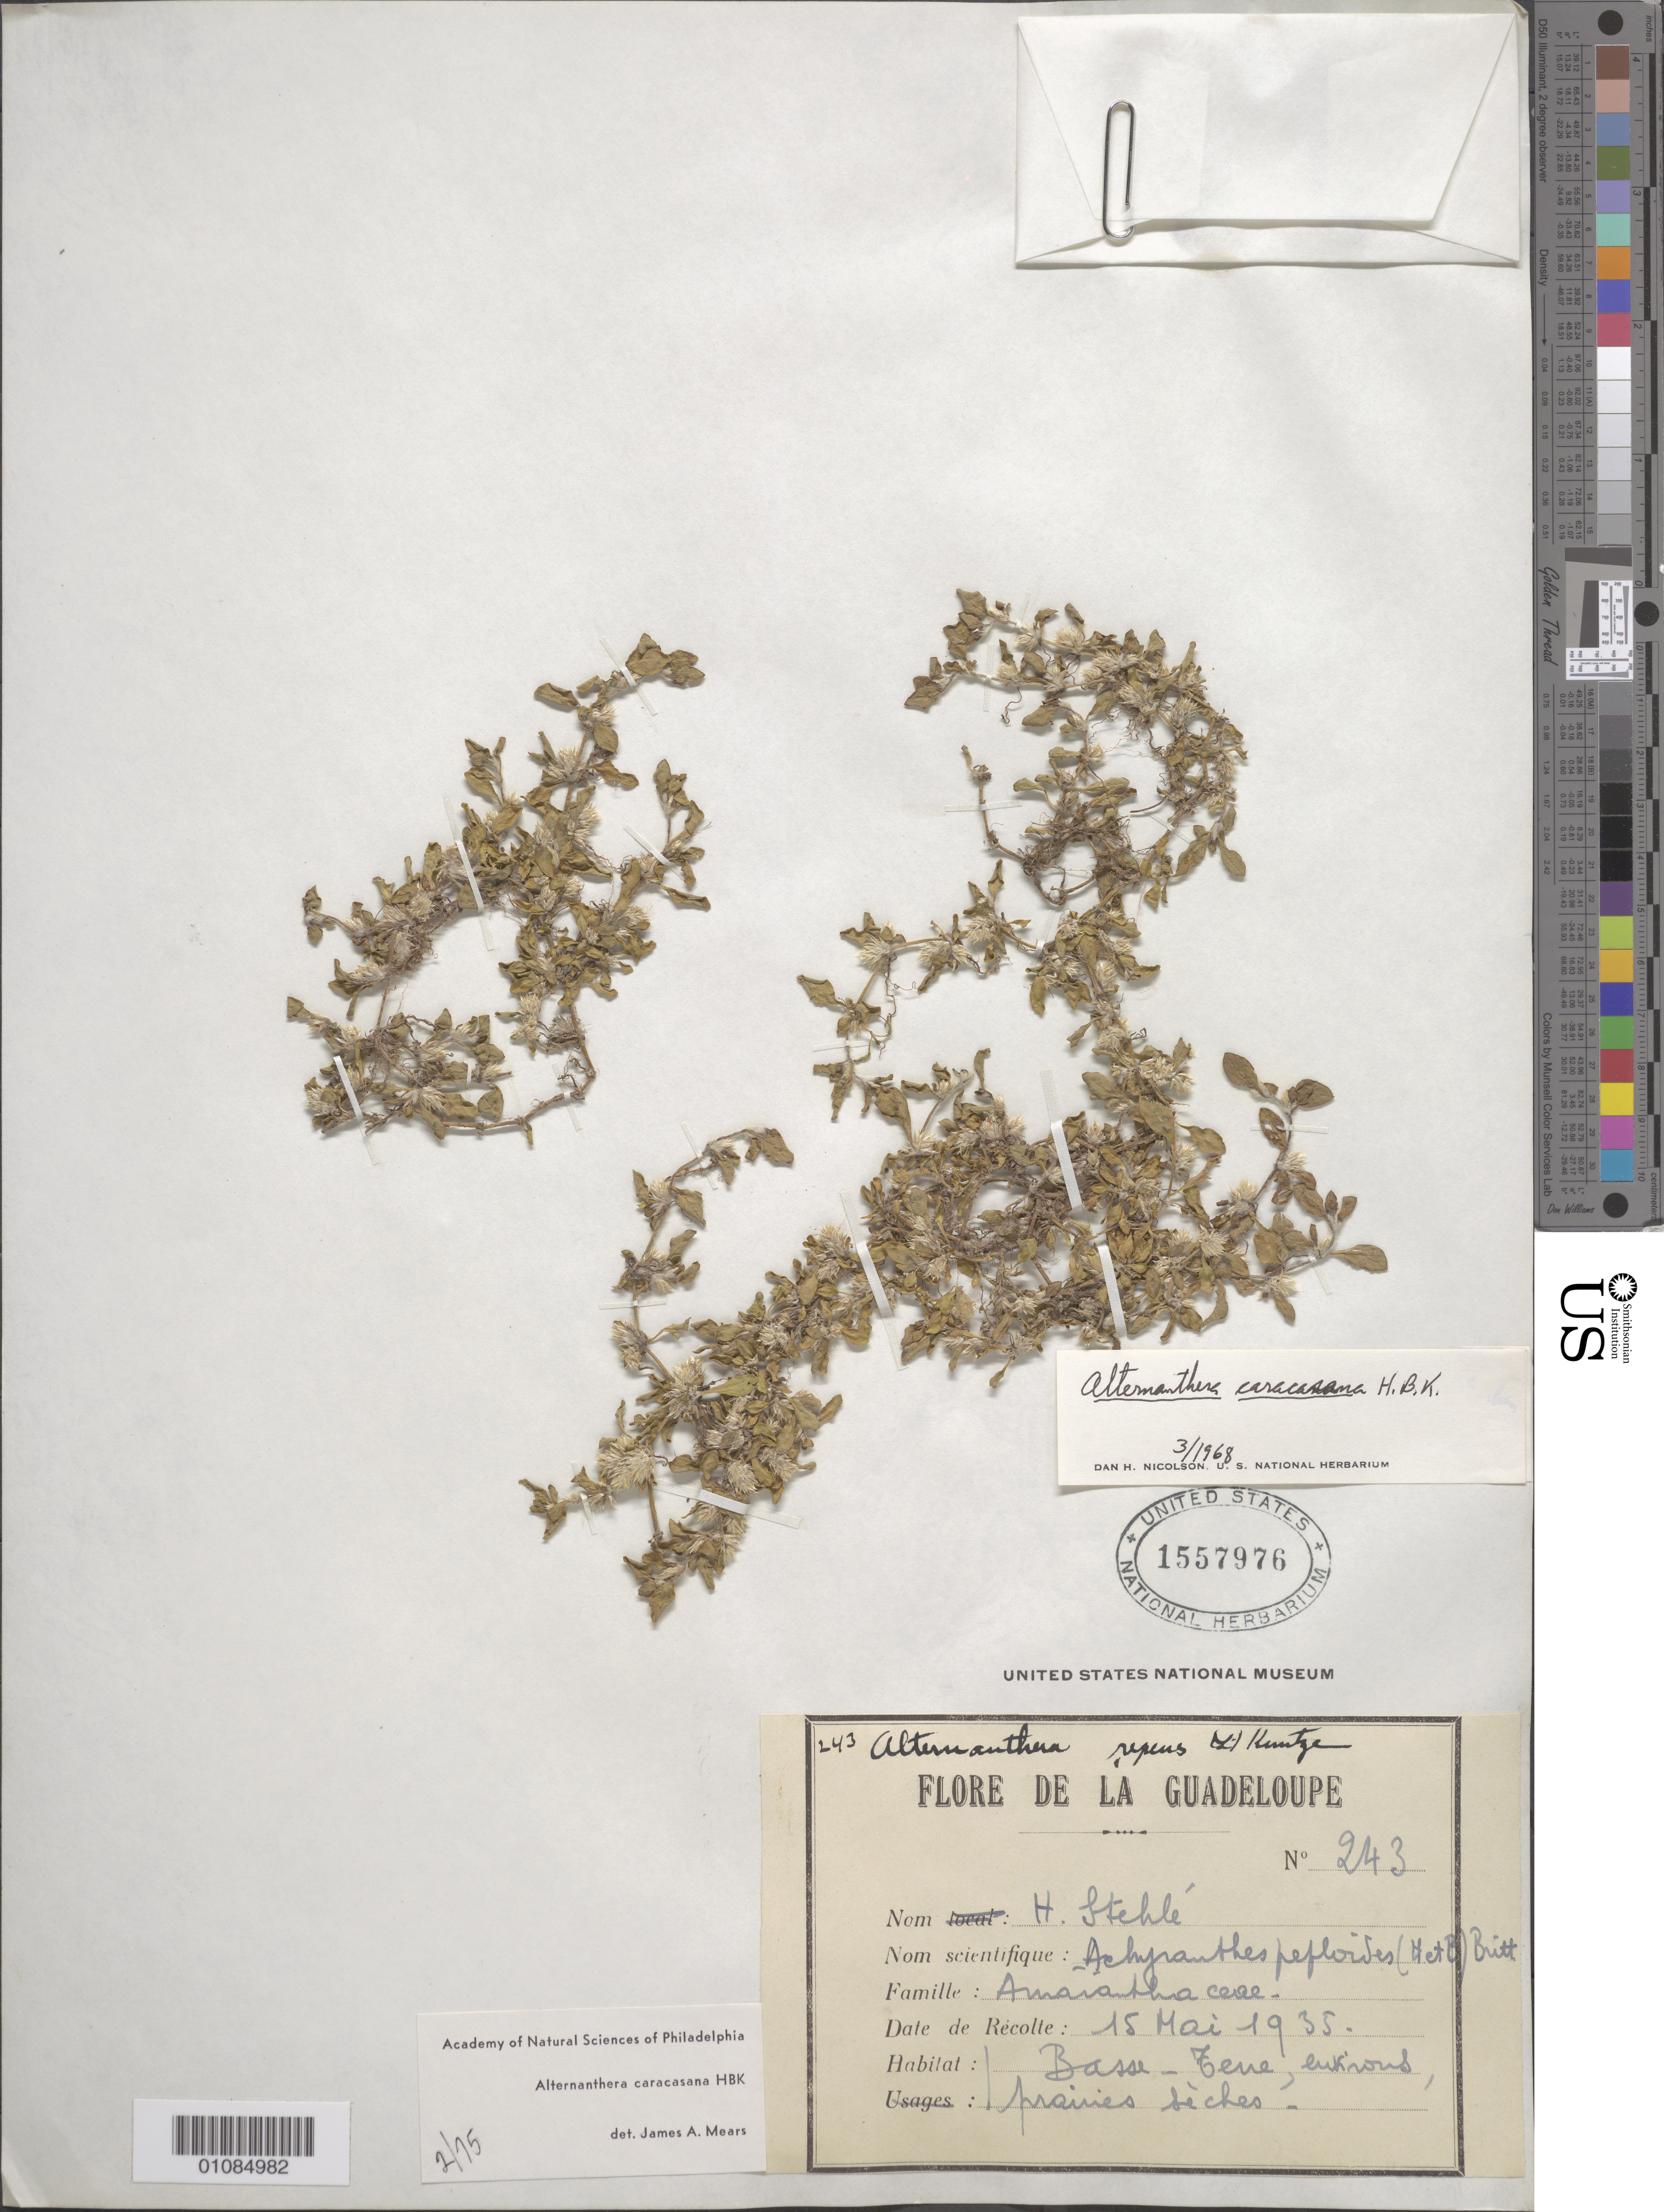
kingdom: Plantae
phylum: Tracheophyta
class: Magnoliopsida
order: Caryophyllales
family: Amaranthaceae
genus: Alternanthera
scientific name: Alternanthera caracasana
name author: Kunth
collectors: H. Stehlé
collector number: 243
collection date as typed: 15 May 1935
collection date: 1935-05-15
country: Guadeloupe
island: Basse Terre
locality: Basse-Terre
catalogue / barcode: US 1557976